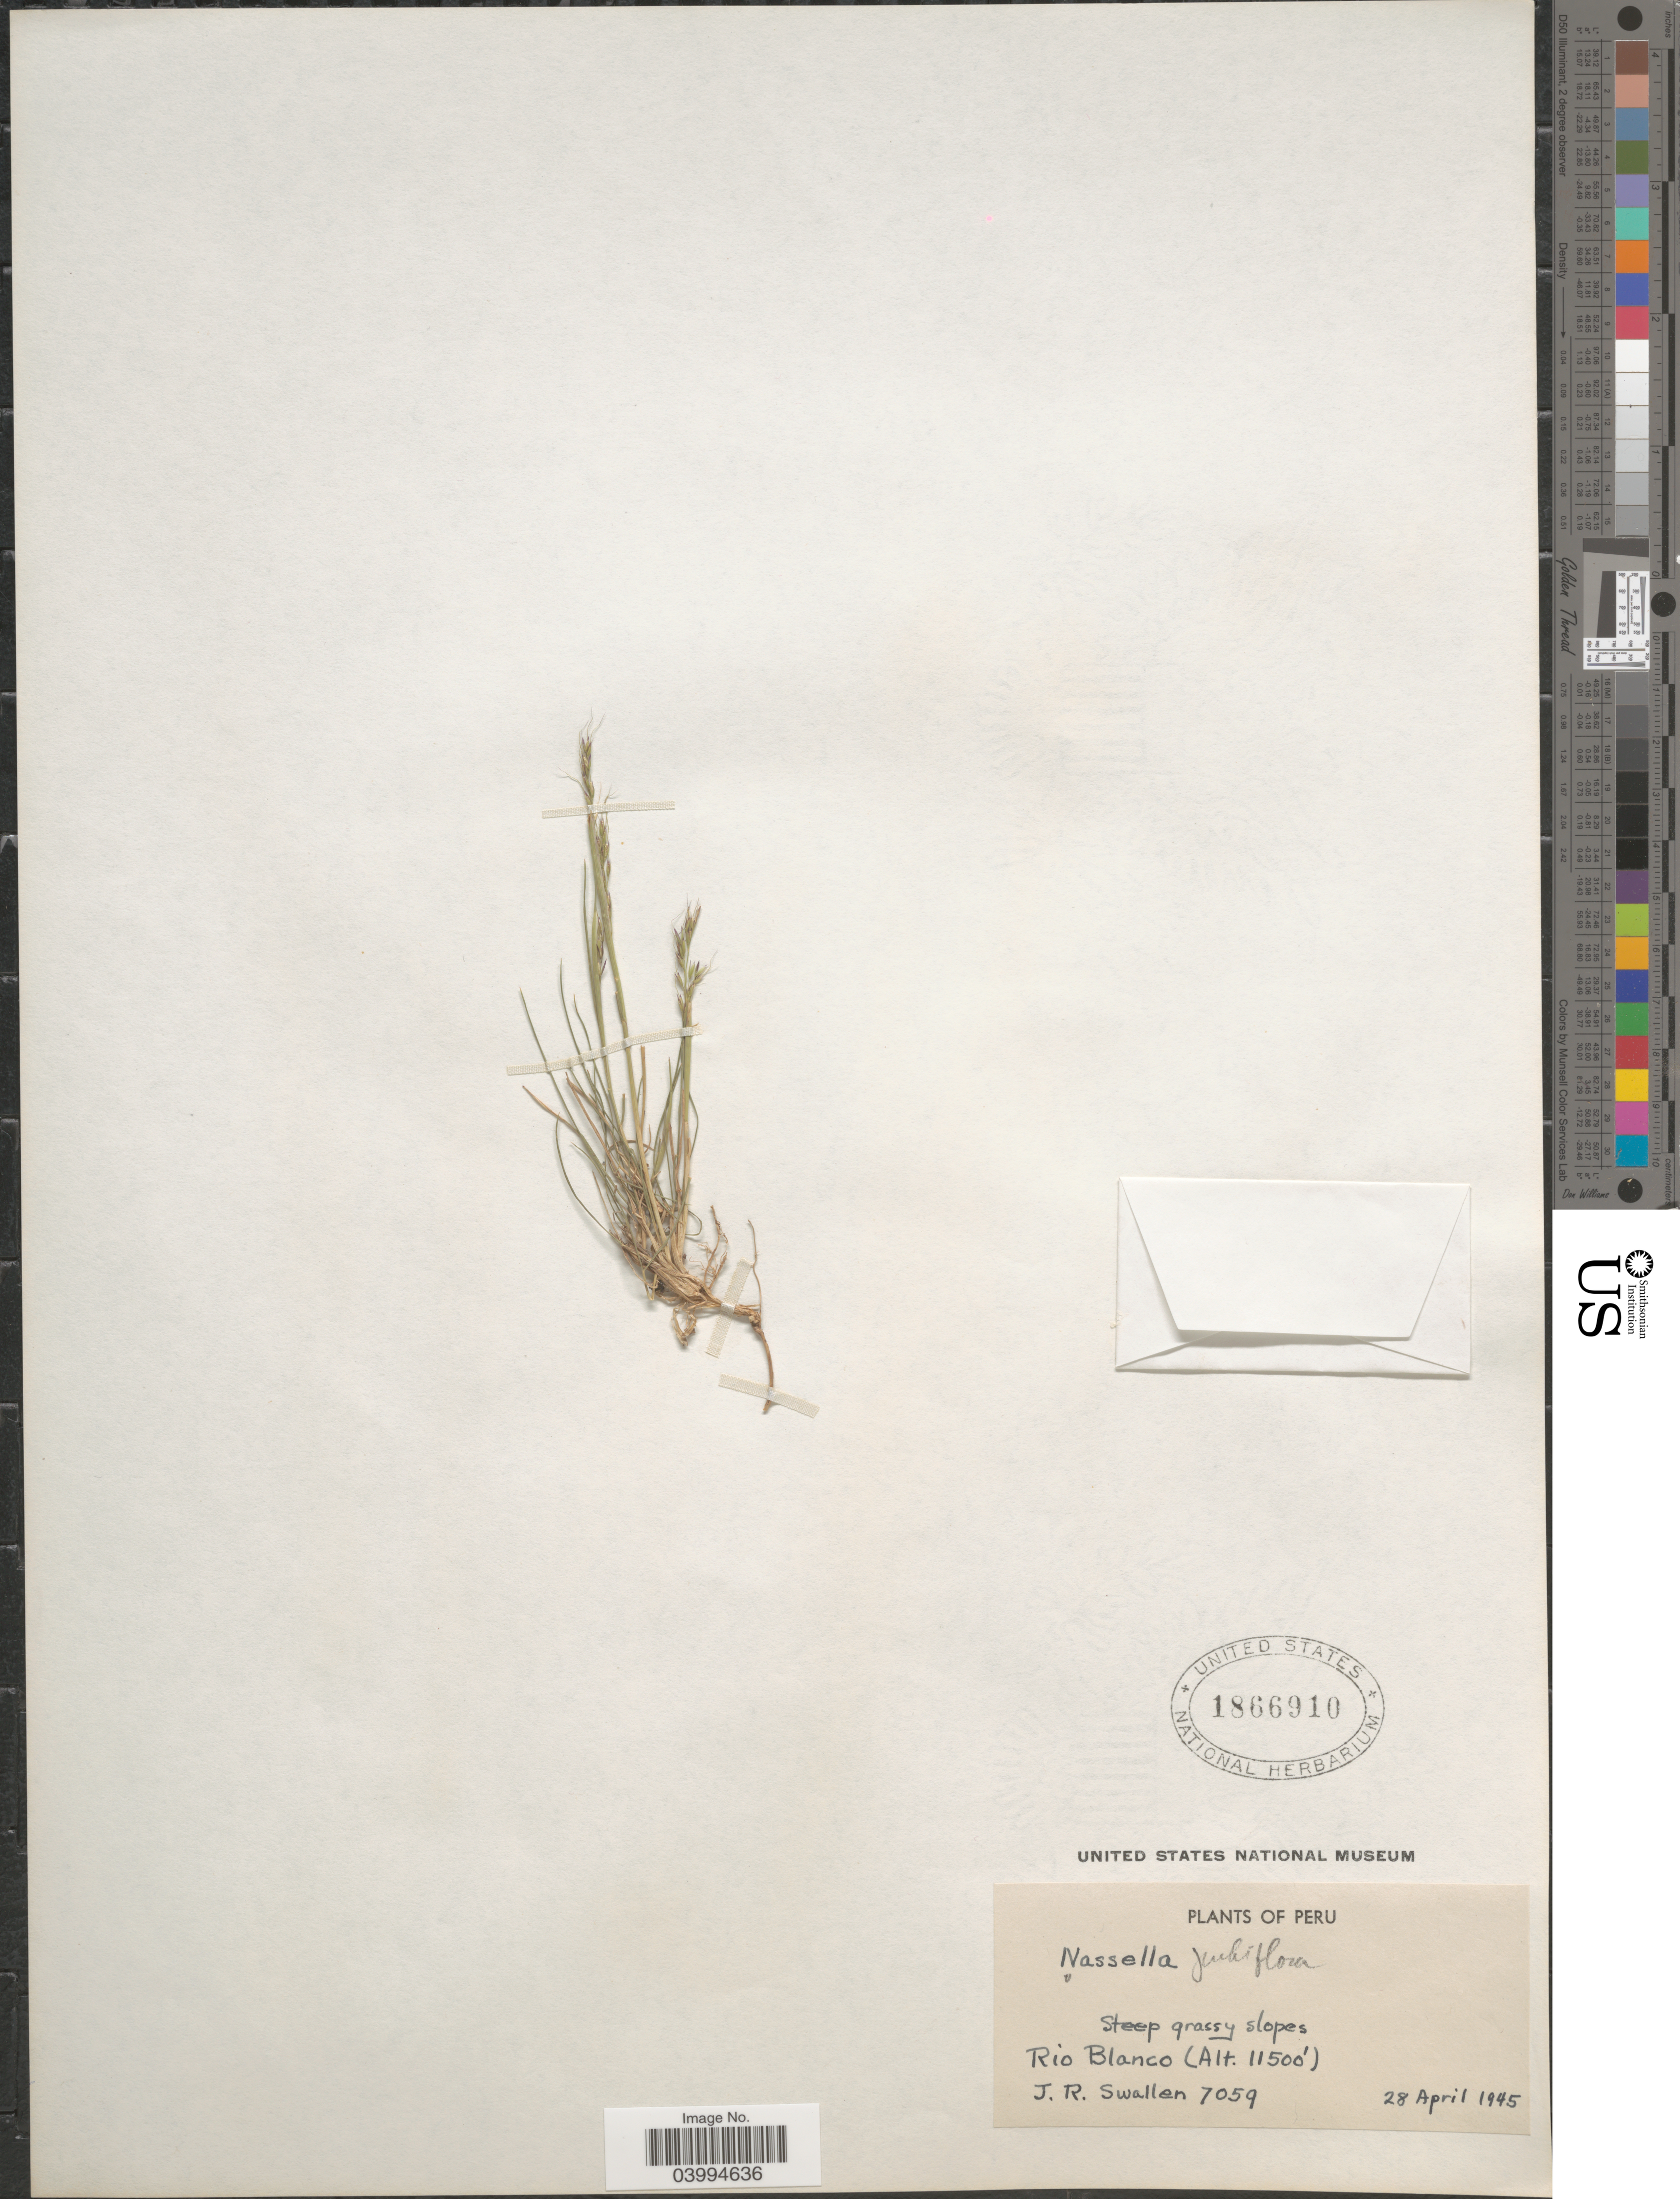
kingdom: Plantae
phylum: Tracheophyta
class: Liliopsida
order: Poales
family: Poaceae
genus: Nassella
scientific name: Nassella pubiflora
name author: (Trin. & Rupr.) É. Desv.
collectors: J. R. Swallen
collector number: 7059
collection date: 1945-04-28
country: Peru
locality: Rio Blanco.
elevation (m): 3505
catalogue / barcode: US 1866910